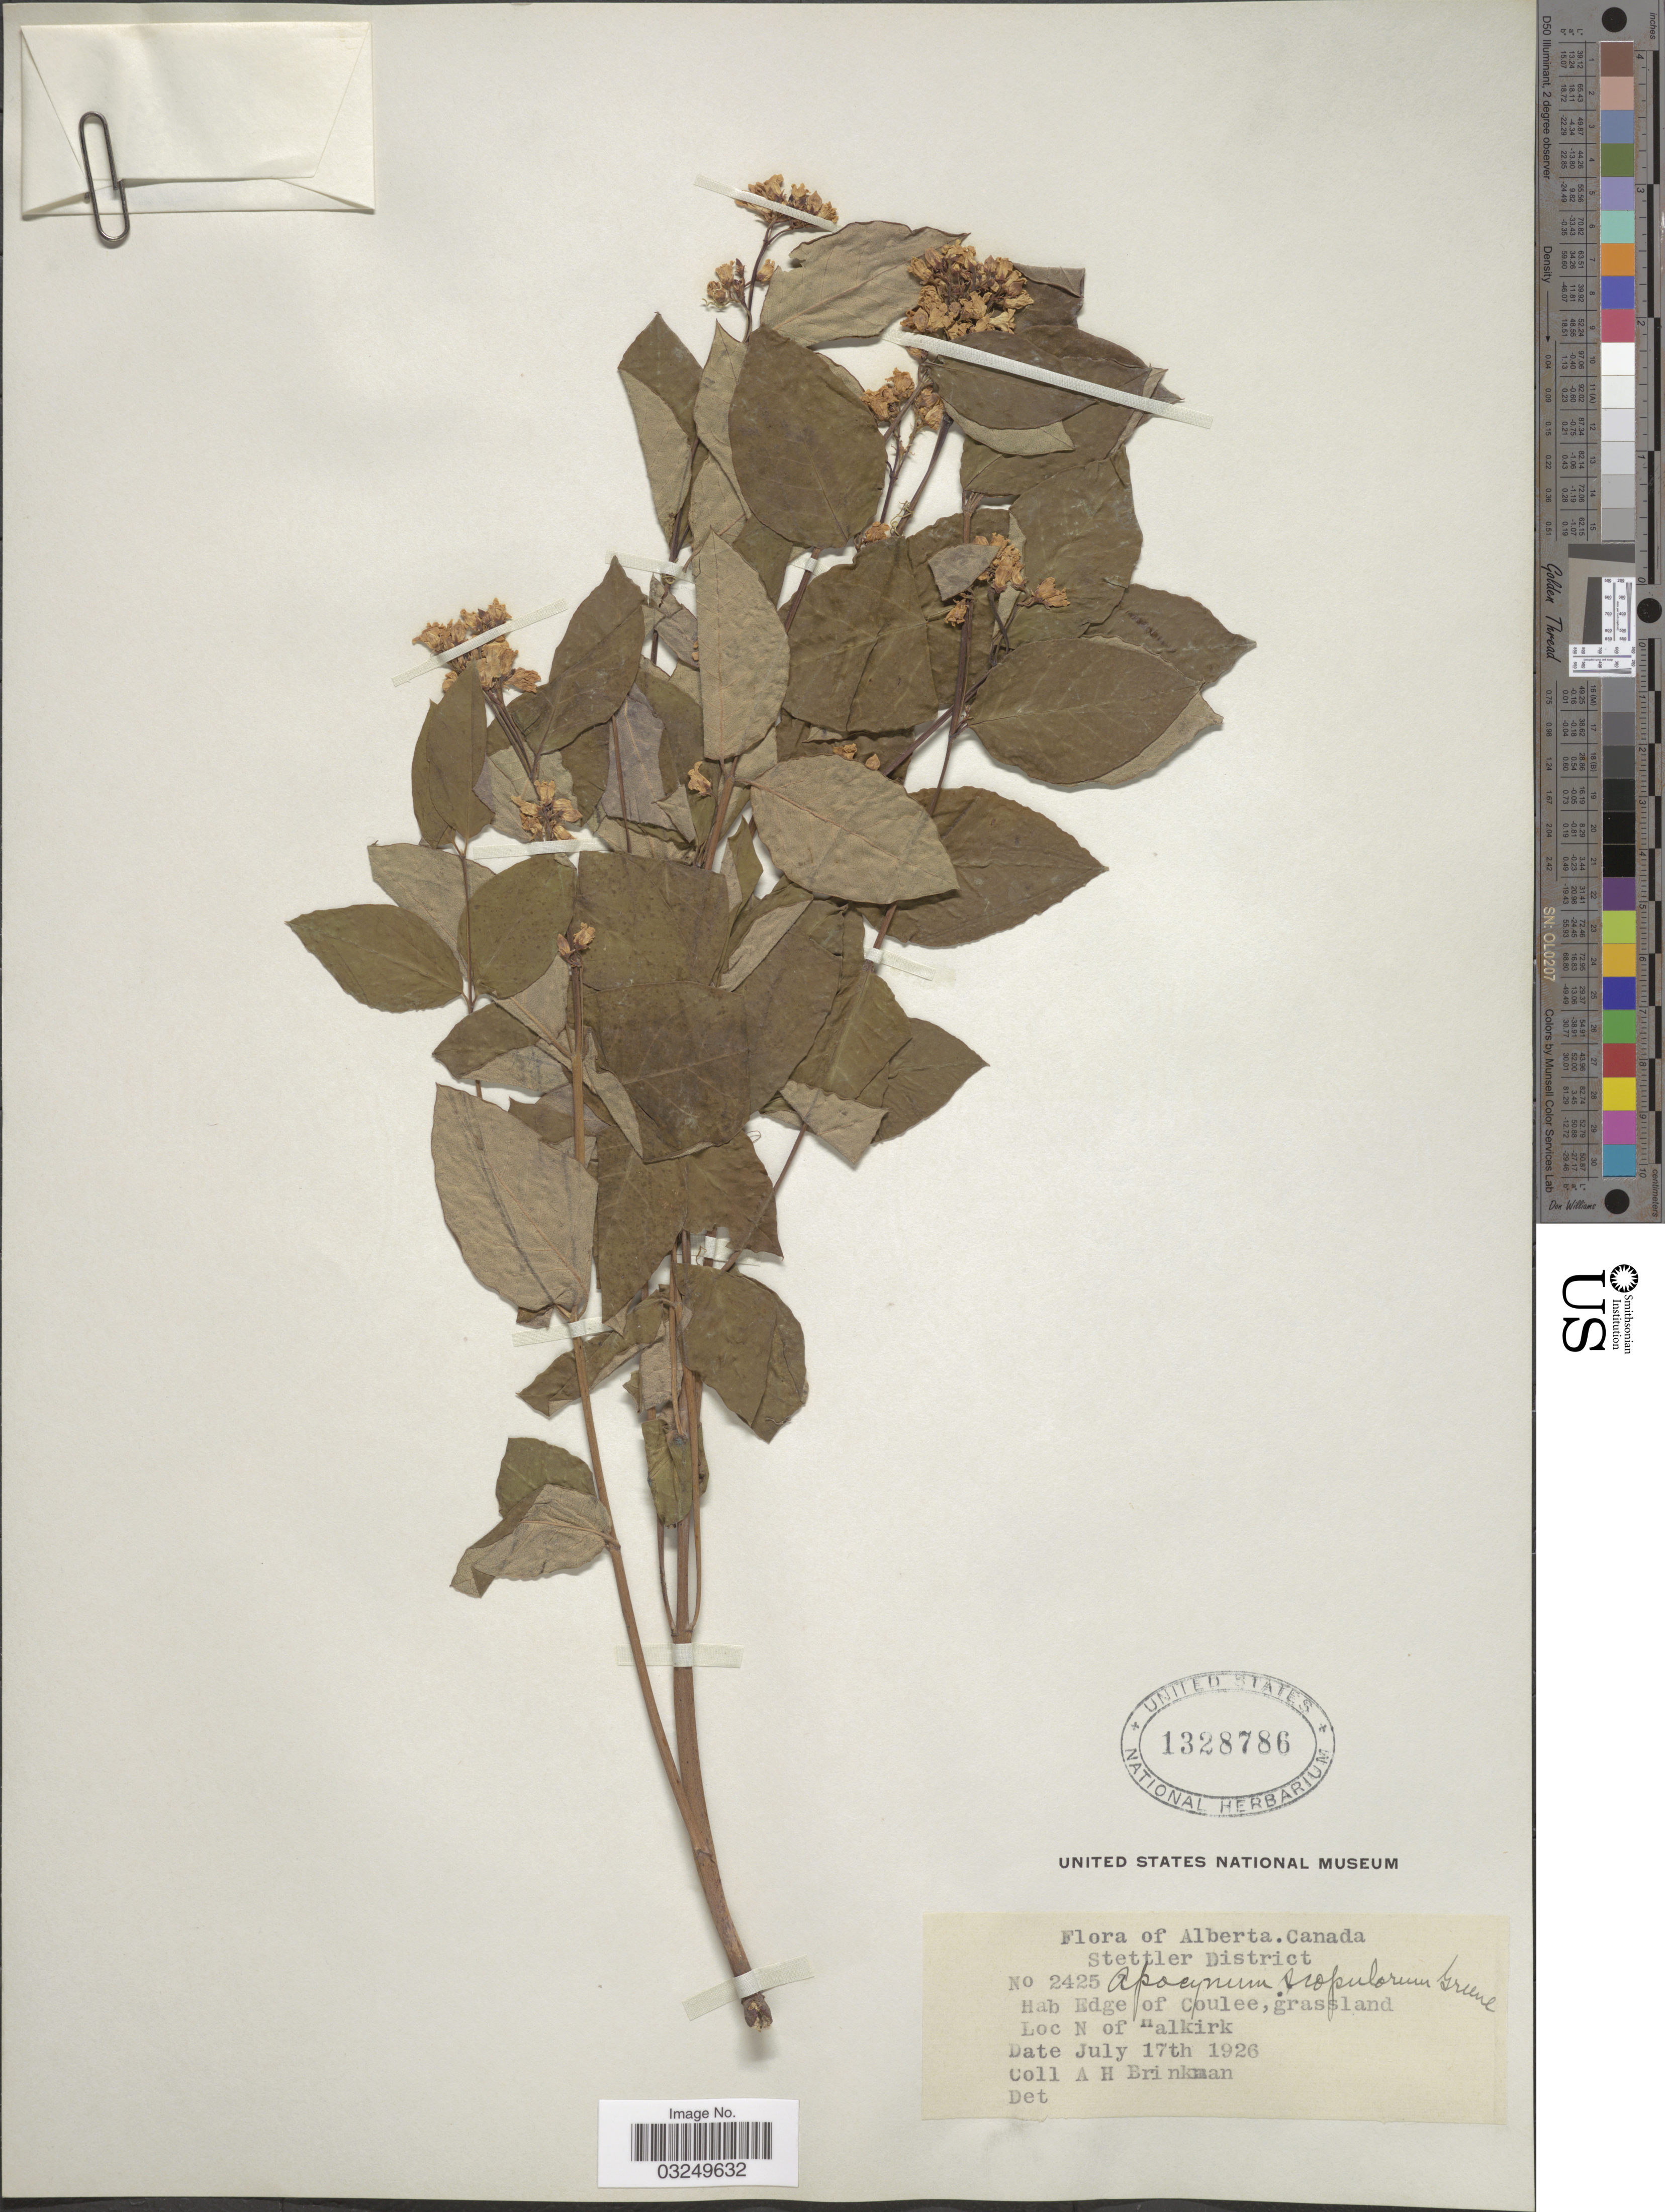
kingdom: Plantae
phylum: Tracheophyta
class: Magnoliopsida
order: Gentianales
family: Apocynaceae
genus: Apocynum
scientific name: Apocynum androsaemifolium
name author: L.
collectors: A. Brinkman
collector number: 2425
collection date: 1926-07-17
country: Canada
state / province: Alberta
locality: Stettler District. Edge of Coulee. N of Halkirk.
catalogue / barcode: US 1328786